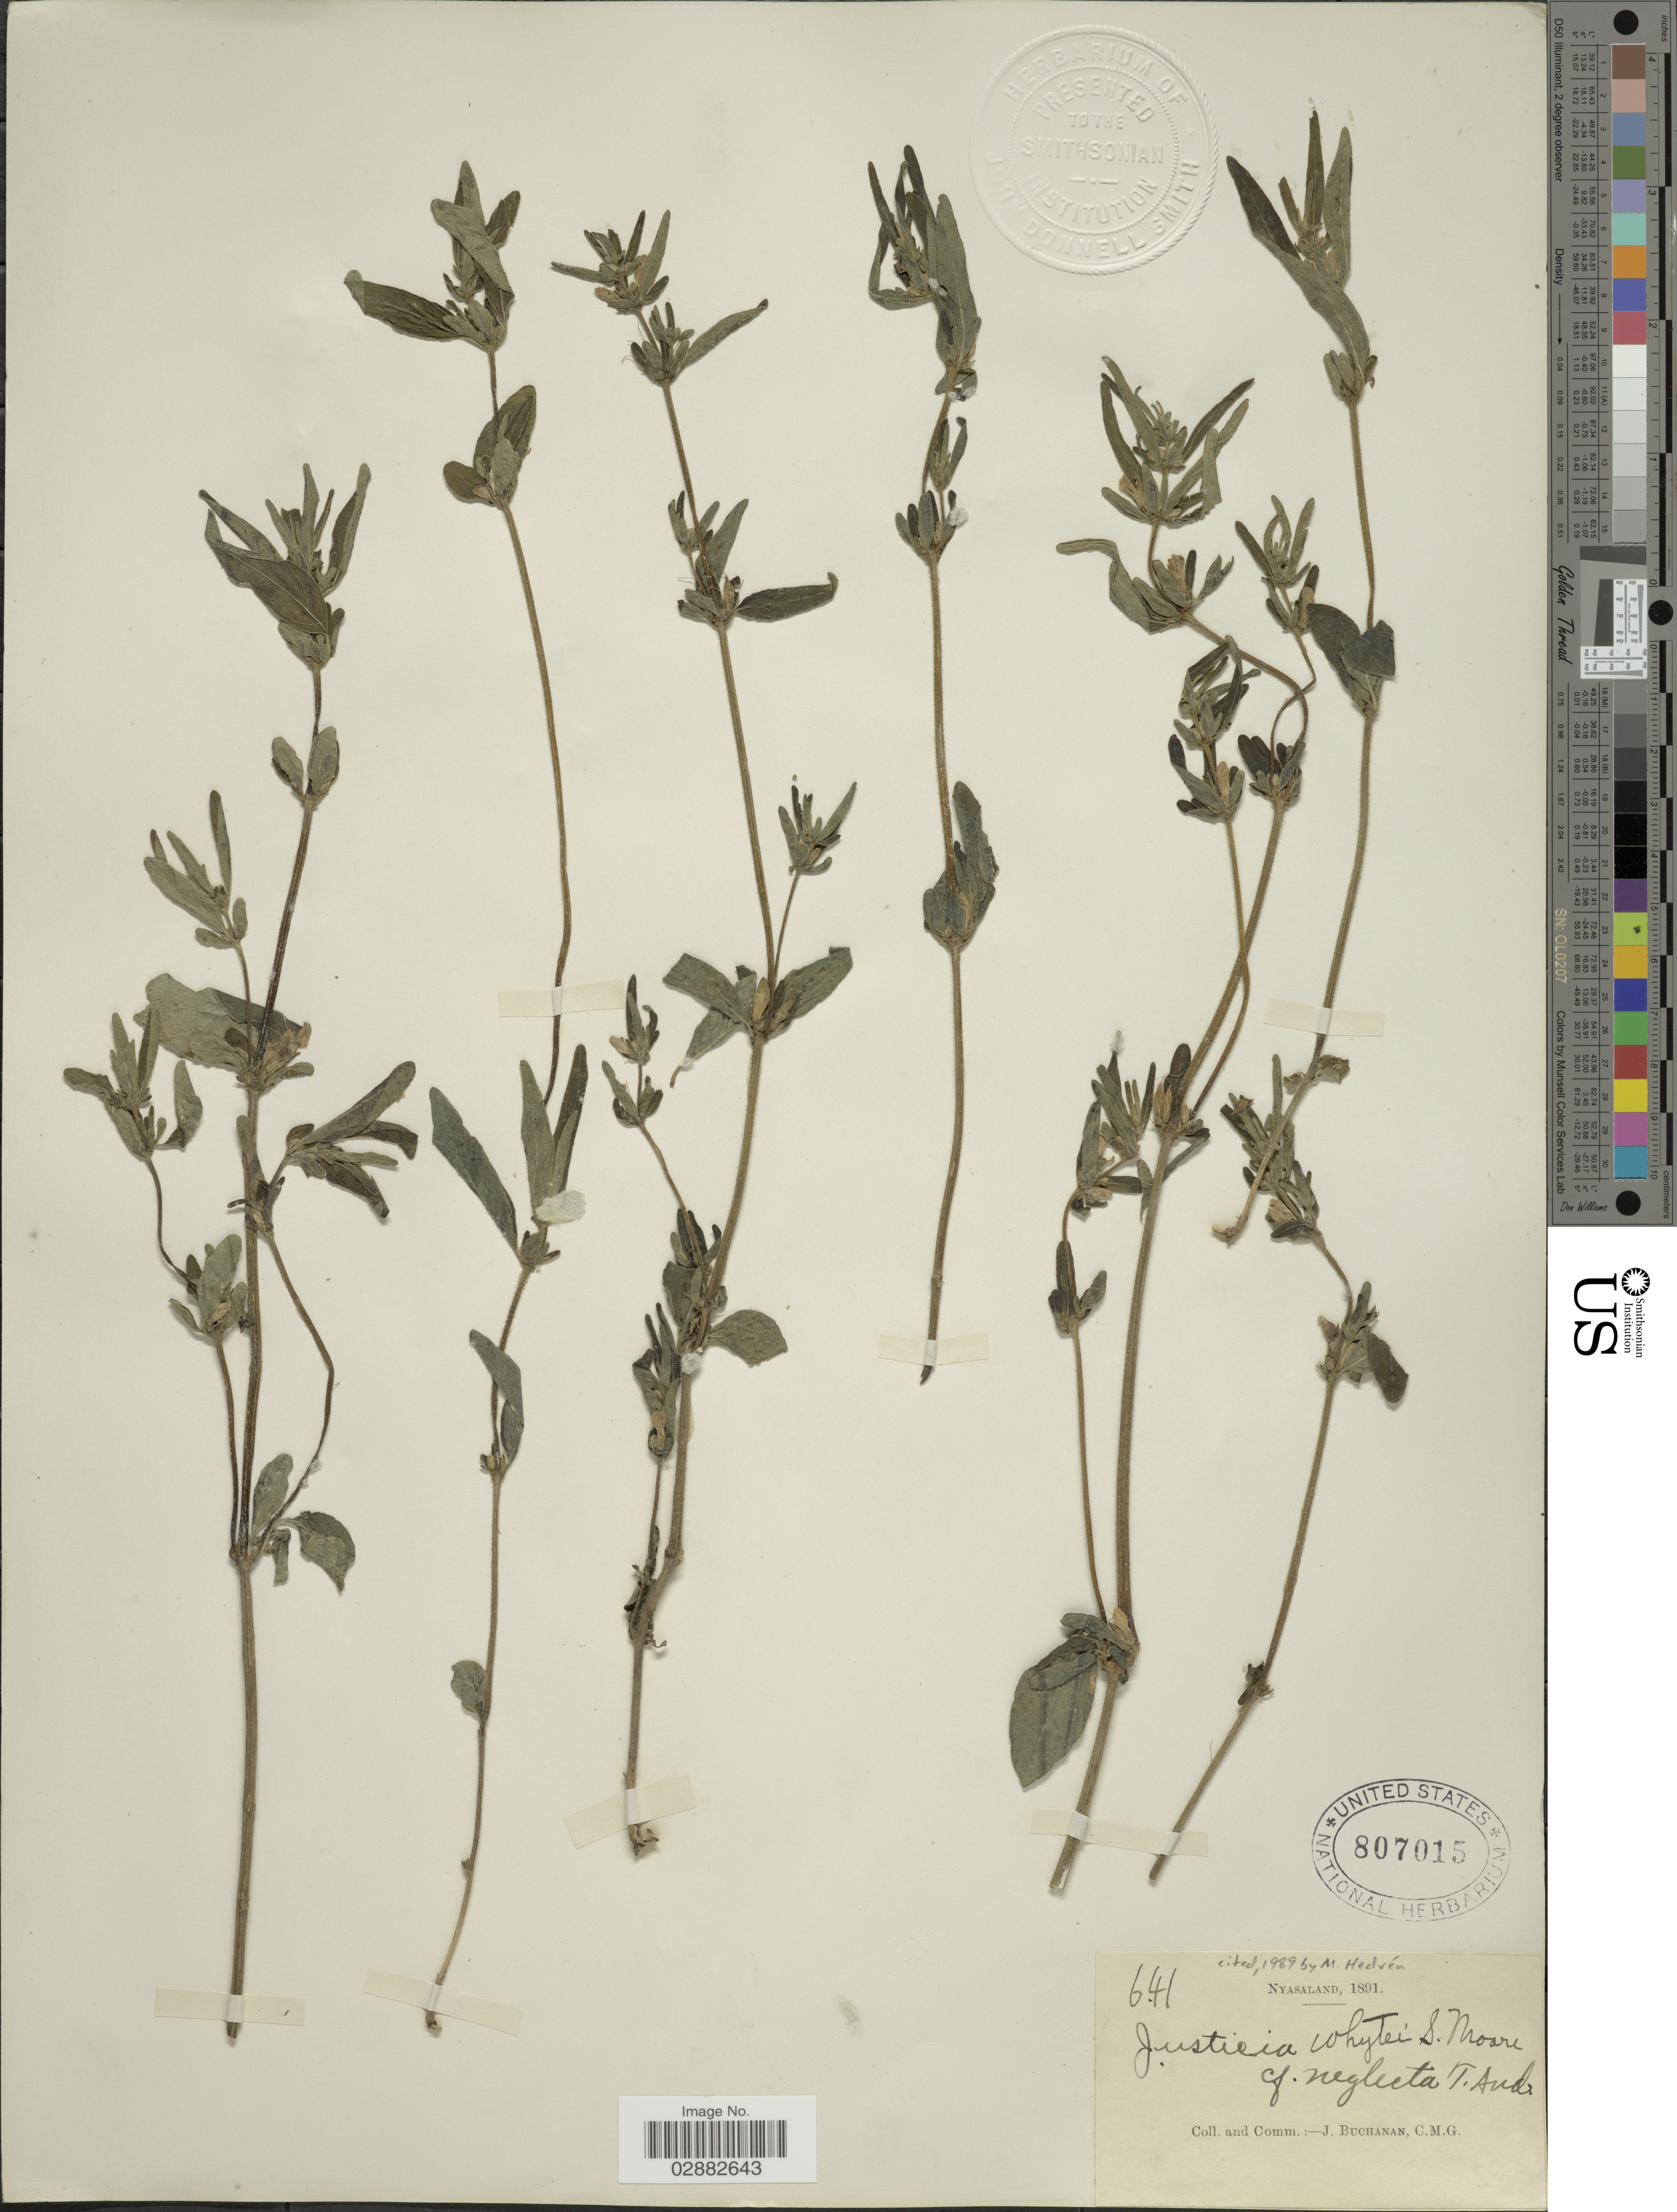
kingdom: Plantae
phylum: Tracheophyta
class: Magnoliopsida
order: Lamiales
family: Acanthaceae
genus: Justicia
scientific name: Justicia whytei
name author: S. Moore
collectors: J. Buchanan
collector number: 641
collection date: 1891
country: Malawi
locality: Nyasaland.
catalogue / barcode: US 807015